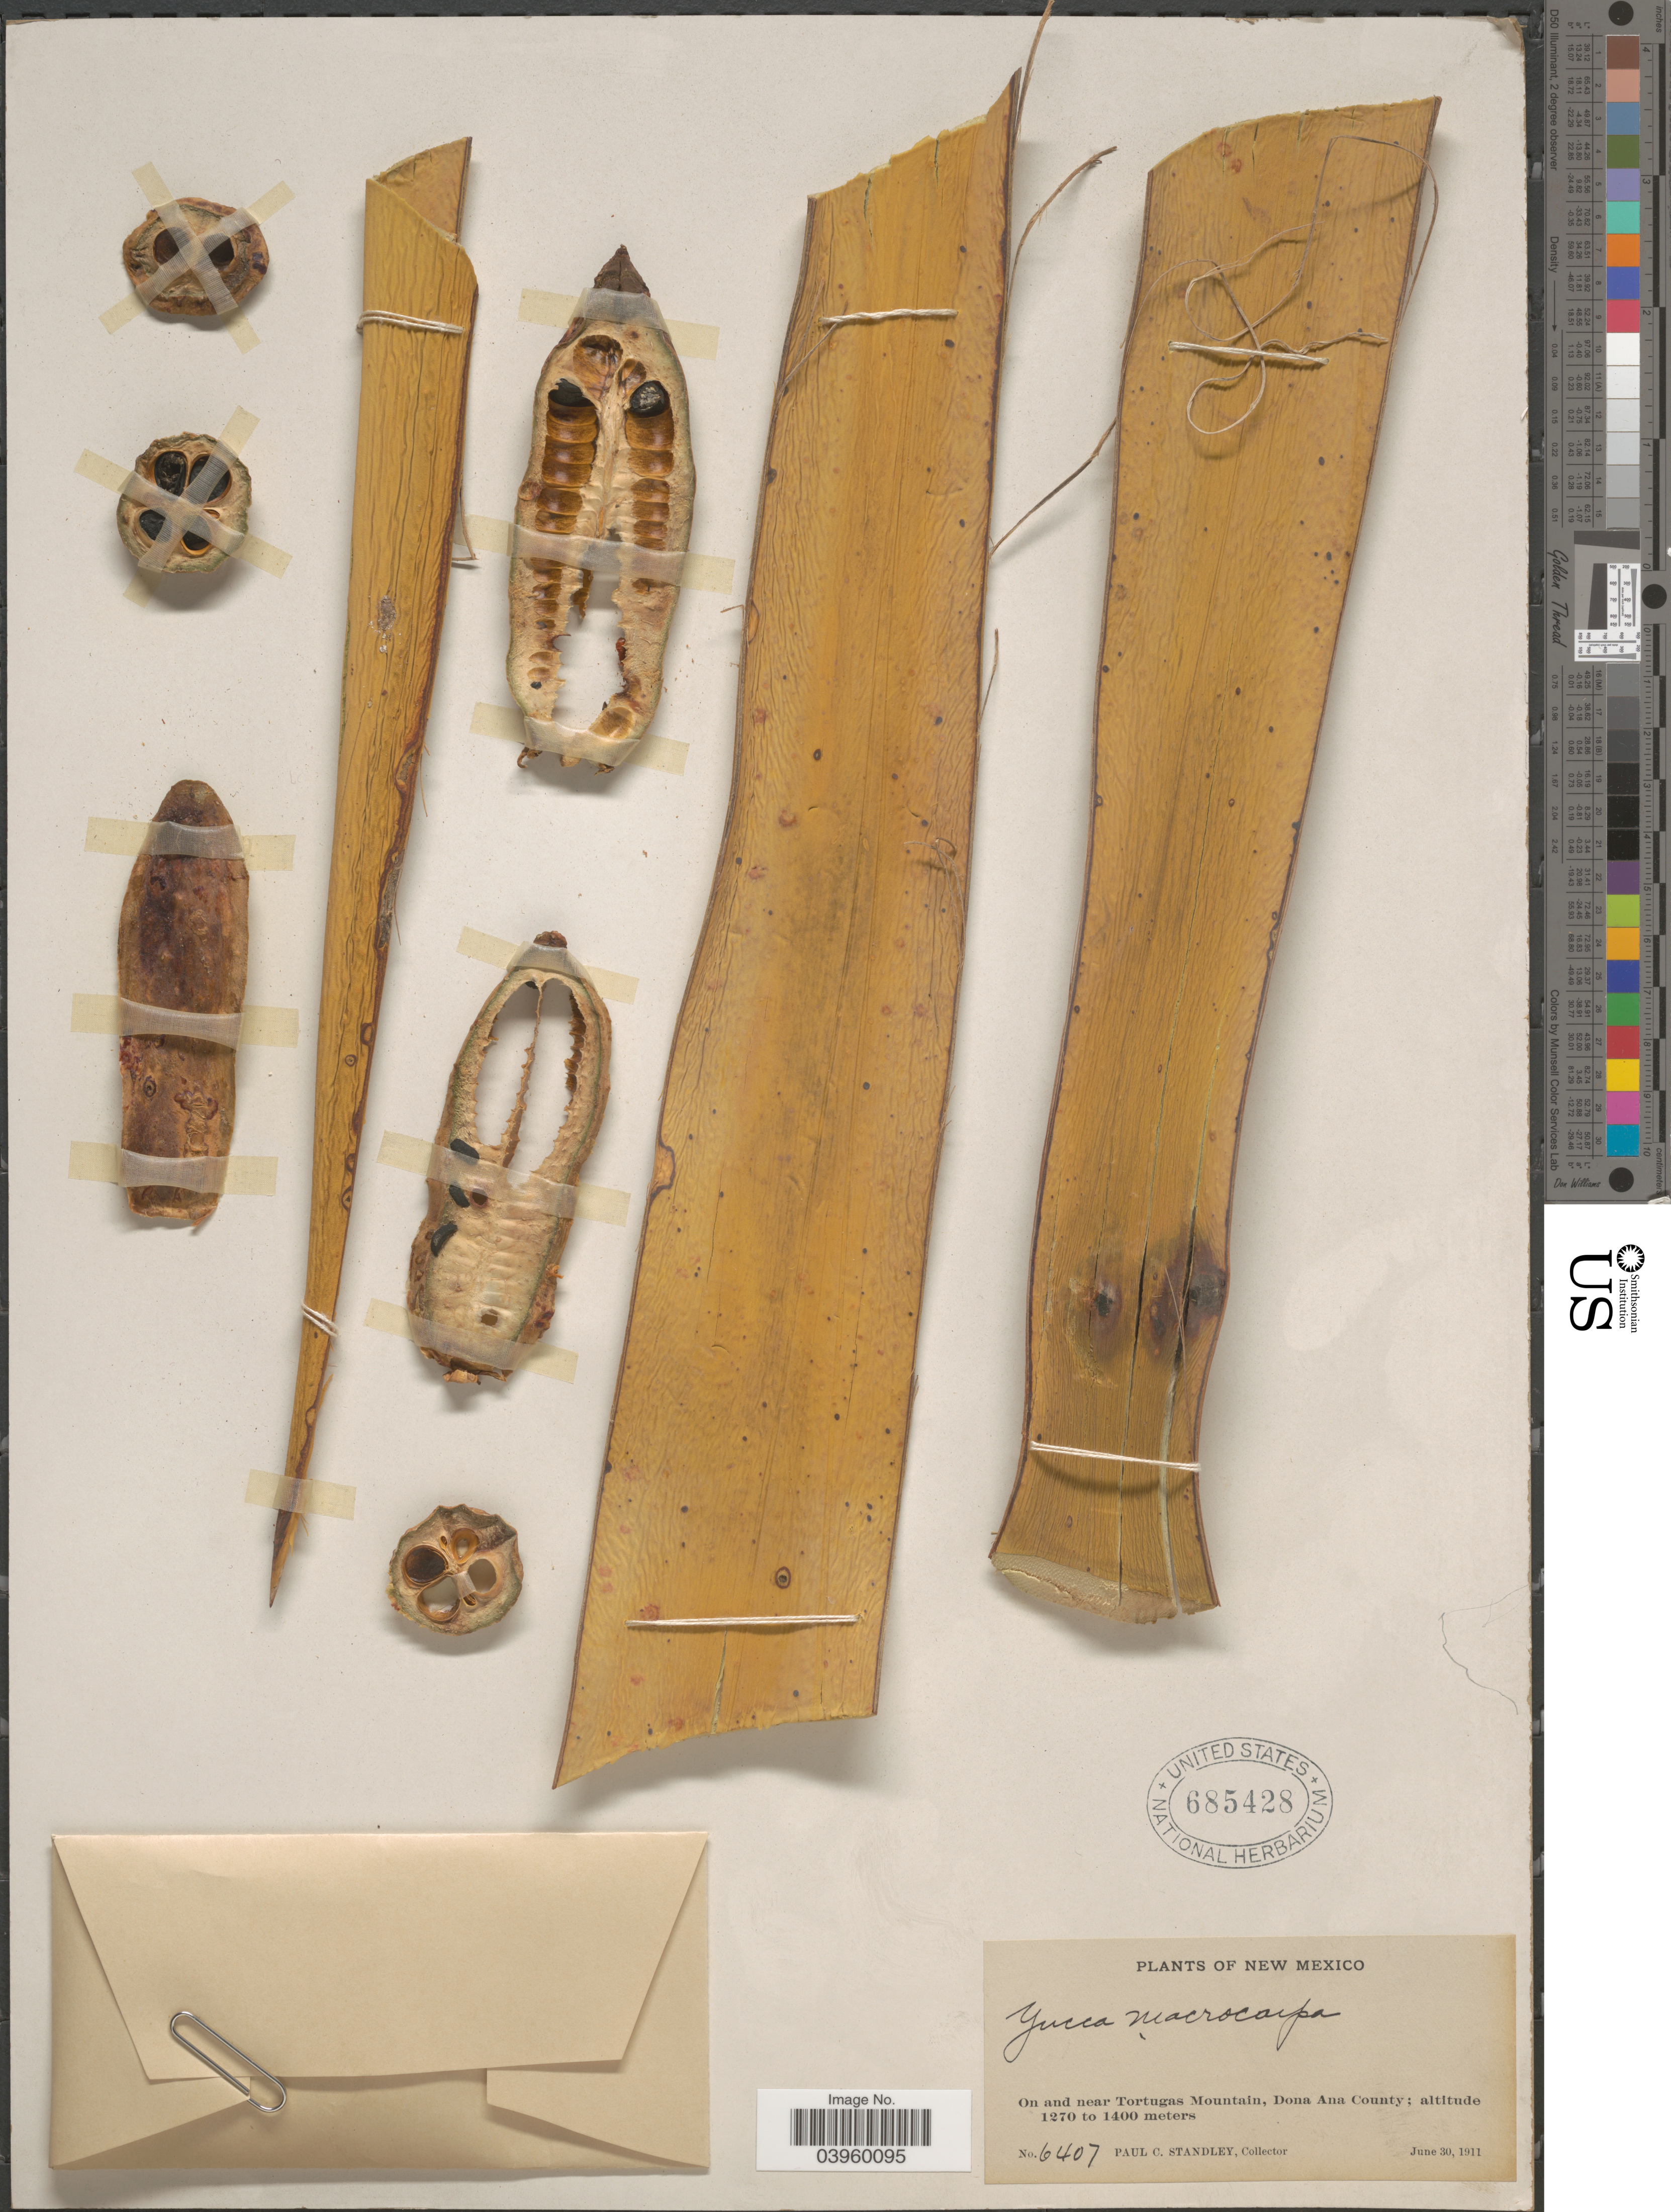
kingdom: Plantae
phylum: Tracheophyta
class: Liliopsida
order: Asparagales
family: Asparagaceae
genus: Yucca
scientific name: Yucca torreyi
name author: Shafer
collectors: P. C. Standley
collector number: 6407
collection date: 1911-06-30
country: United States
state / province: New Mexico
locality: On and near Tortugas Mountain, Dona Ana County.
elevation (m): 1270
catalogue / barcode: US 685428